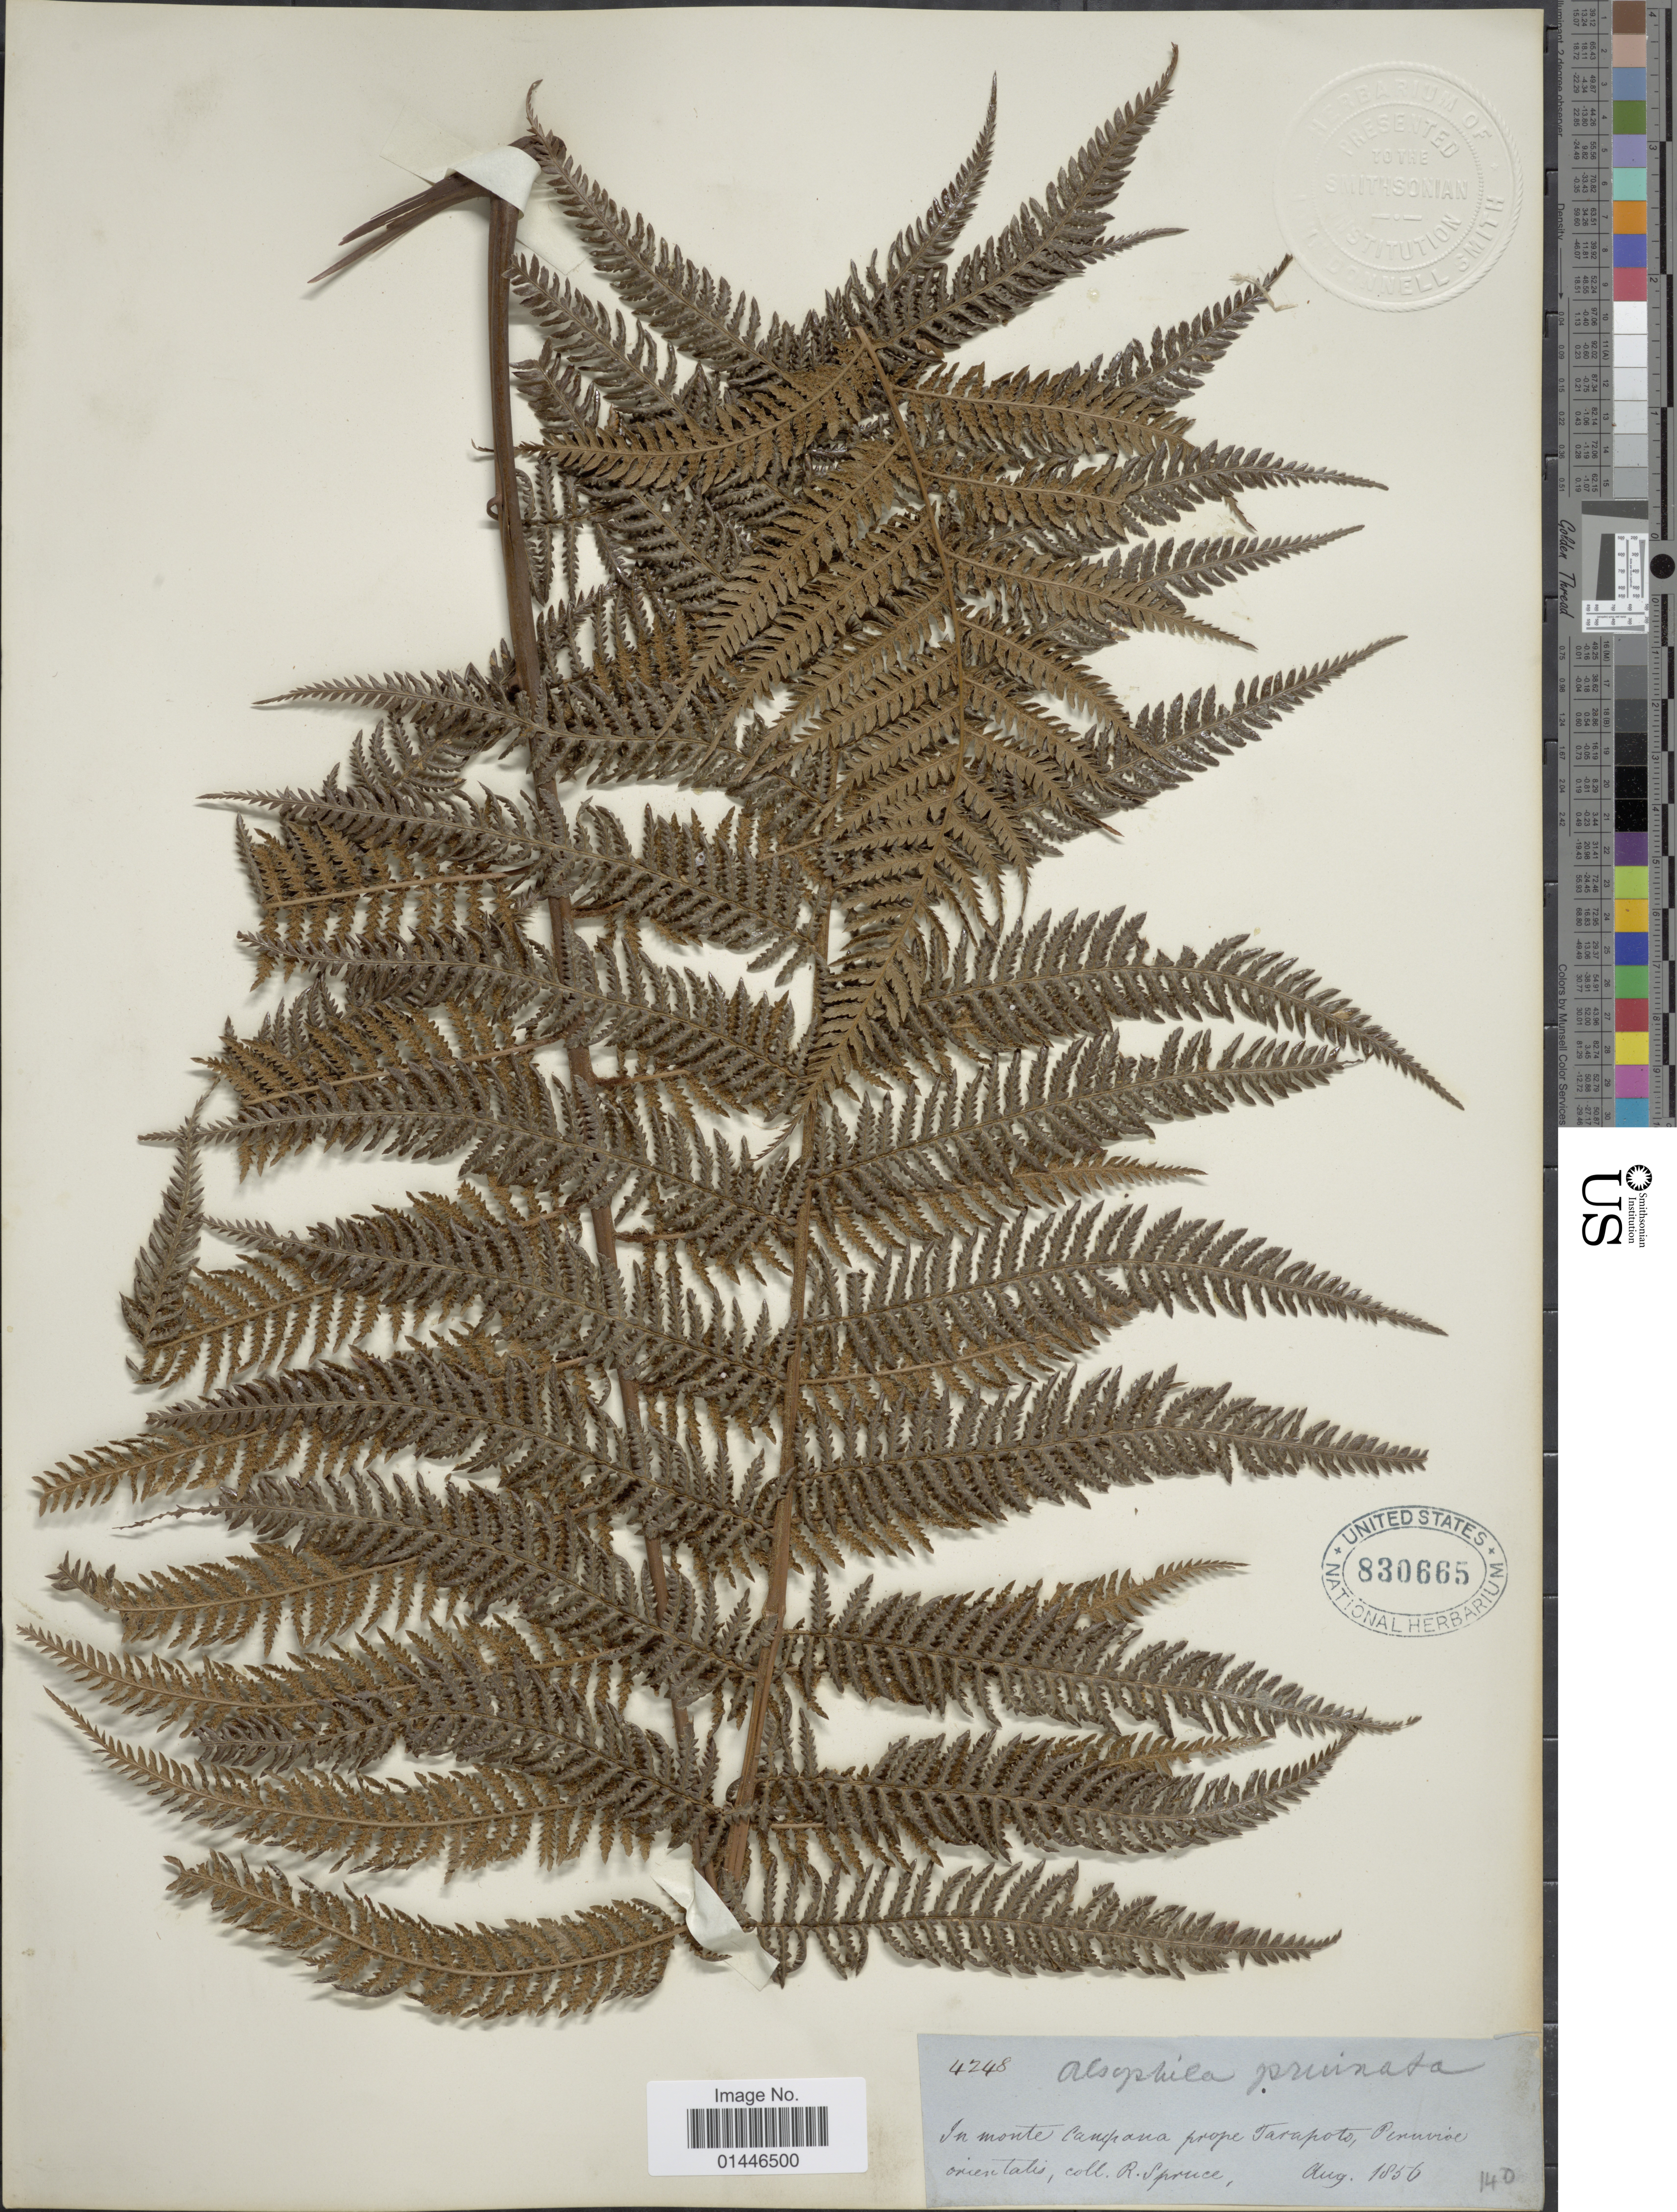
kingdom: Plantae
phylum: Tracheophyta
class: Polypodiopsida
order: Cyatheales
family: Dicksoniaceae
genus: Lophosoria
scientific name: Lophosoria quadripinnata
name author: (J.F. Gmel.) C. Chr.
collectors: R. Spruce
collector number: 4248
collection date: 1856-08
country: Peru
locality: In monte Campana prope Tarapoto, Peruviae orientalis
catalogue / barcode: US 830665